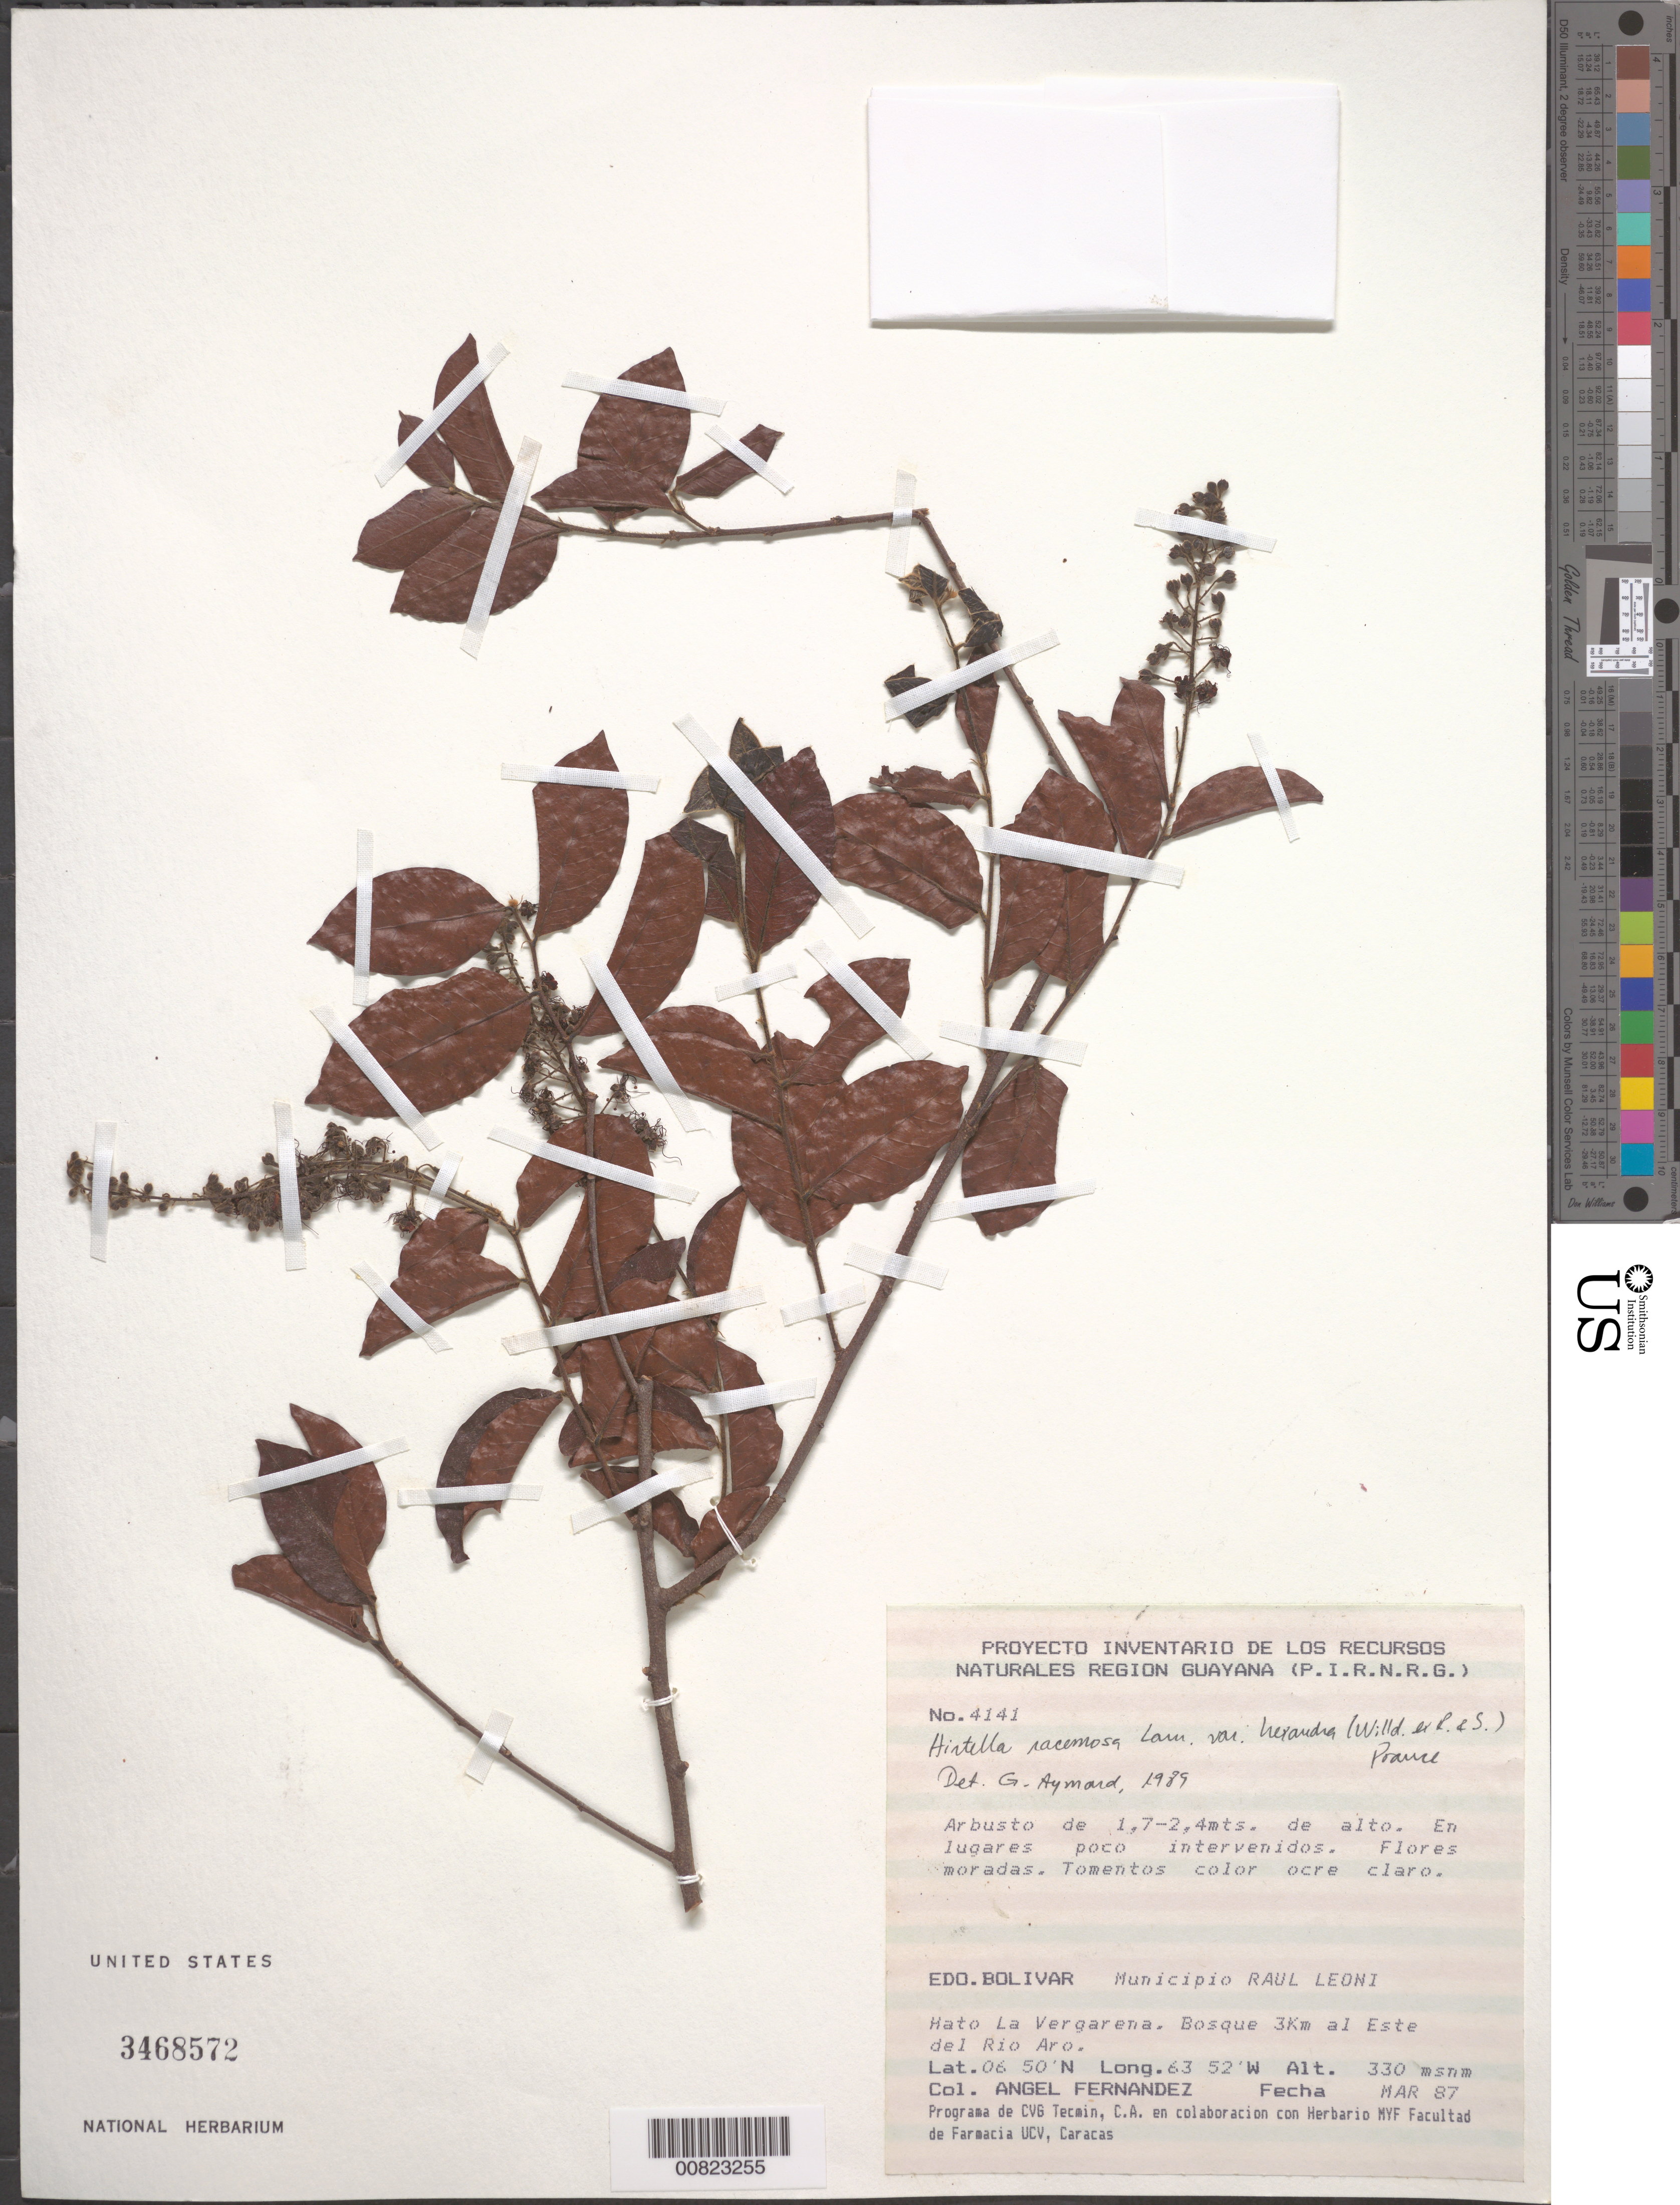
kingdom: Plantae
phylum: Tracheophyta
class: Magnoliopsida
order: Malpighiales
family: Chrysobalanaceae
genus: Hirtella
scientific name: Hirtella racemosa var. hexandra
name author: (Willd. ex Roem. & Schult.) Prance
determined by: Aymard C., G. A., (PORT), Univ. Nac. Exp. de los Llanos Ezequiel Zamora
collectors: A. Fernández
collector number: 4141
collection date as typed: Mar-87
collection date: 1987-03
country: Venezuela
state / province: Bolívar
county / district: Angostura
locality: Mun. Raúl Leoni [=Angostura], Hato La Veragarena, 3 km al este del Río Aro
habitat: Lugares poco intervenidos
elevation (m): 330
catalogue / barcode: US 3468572